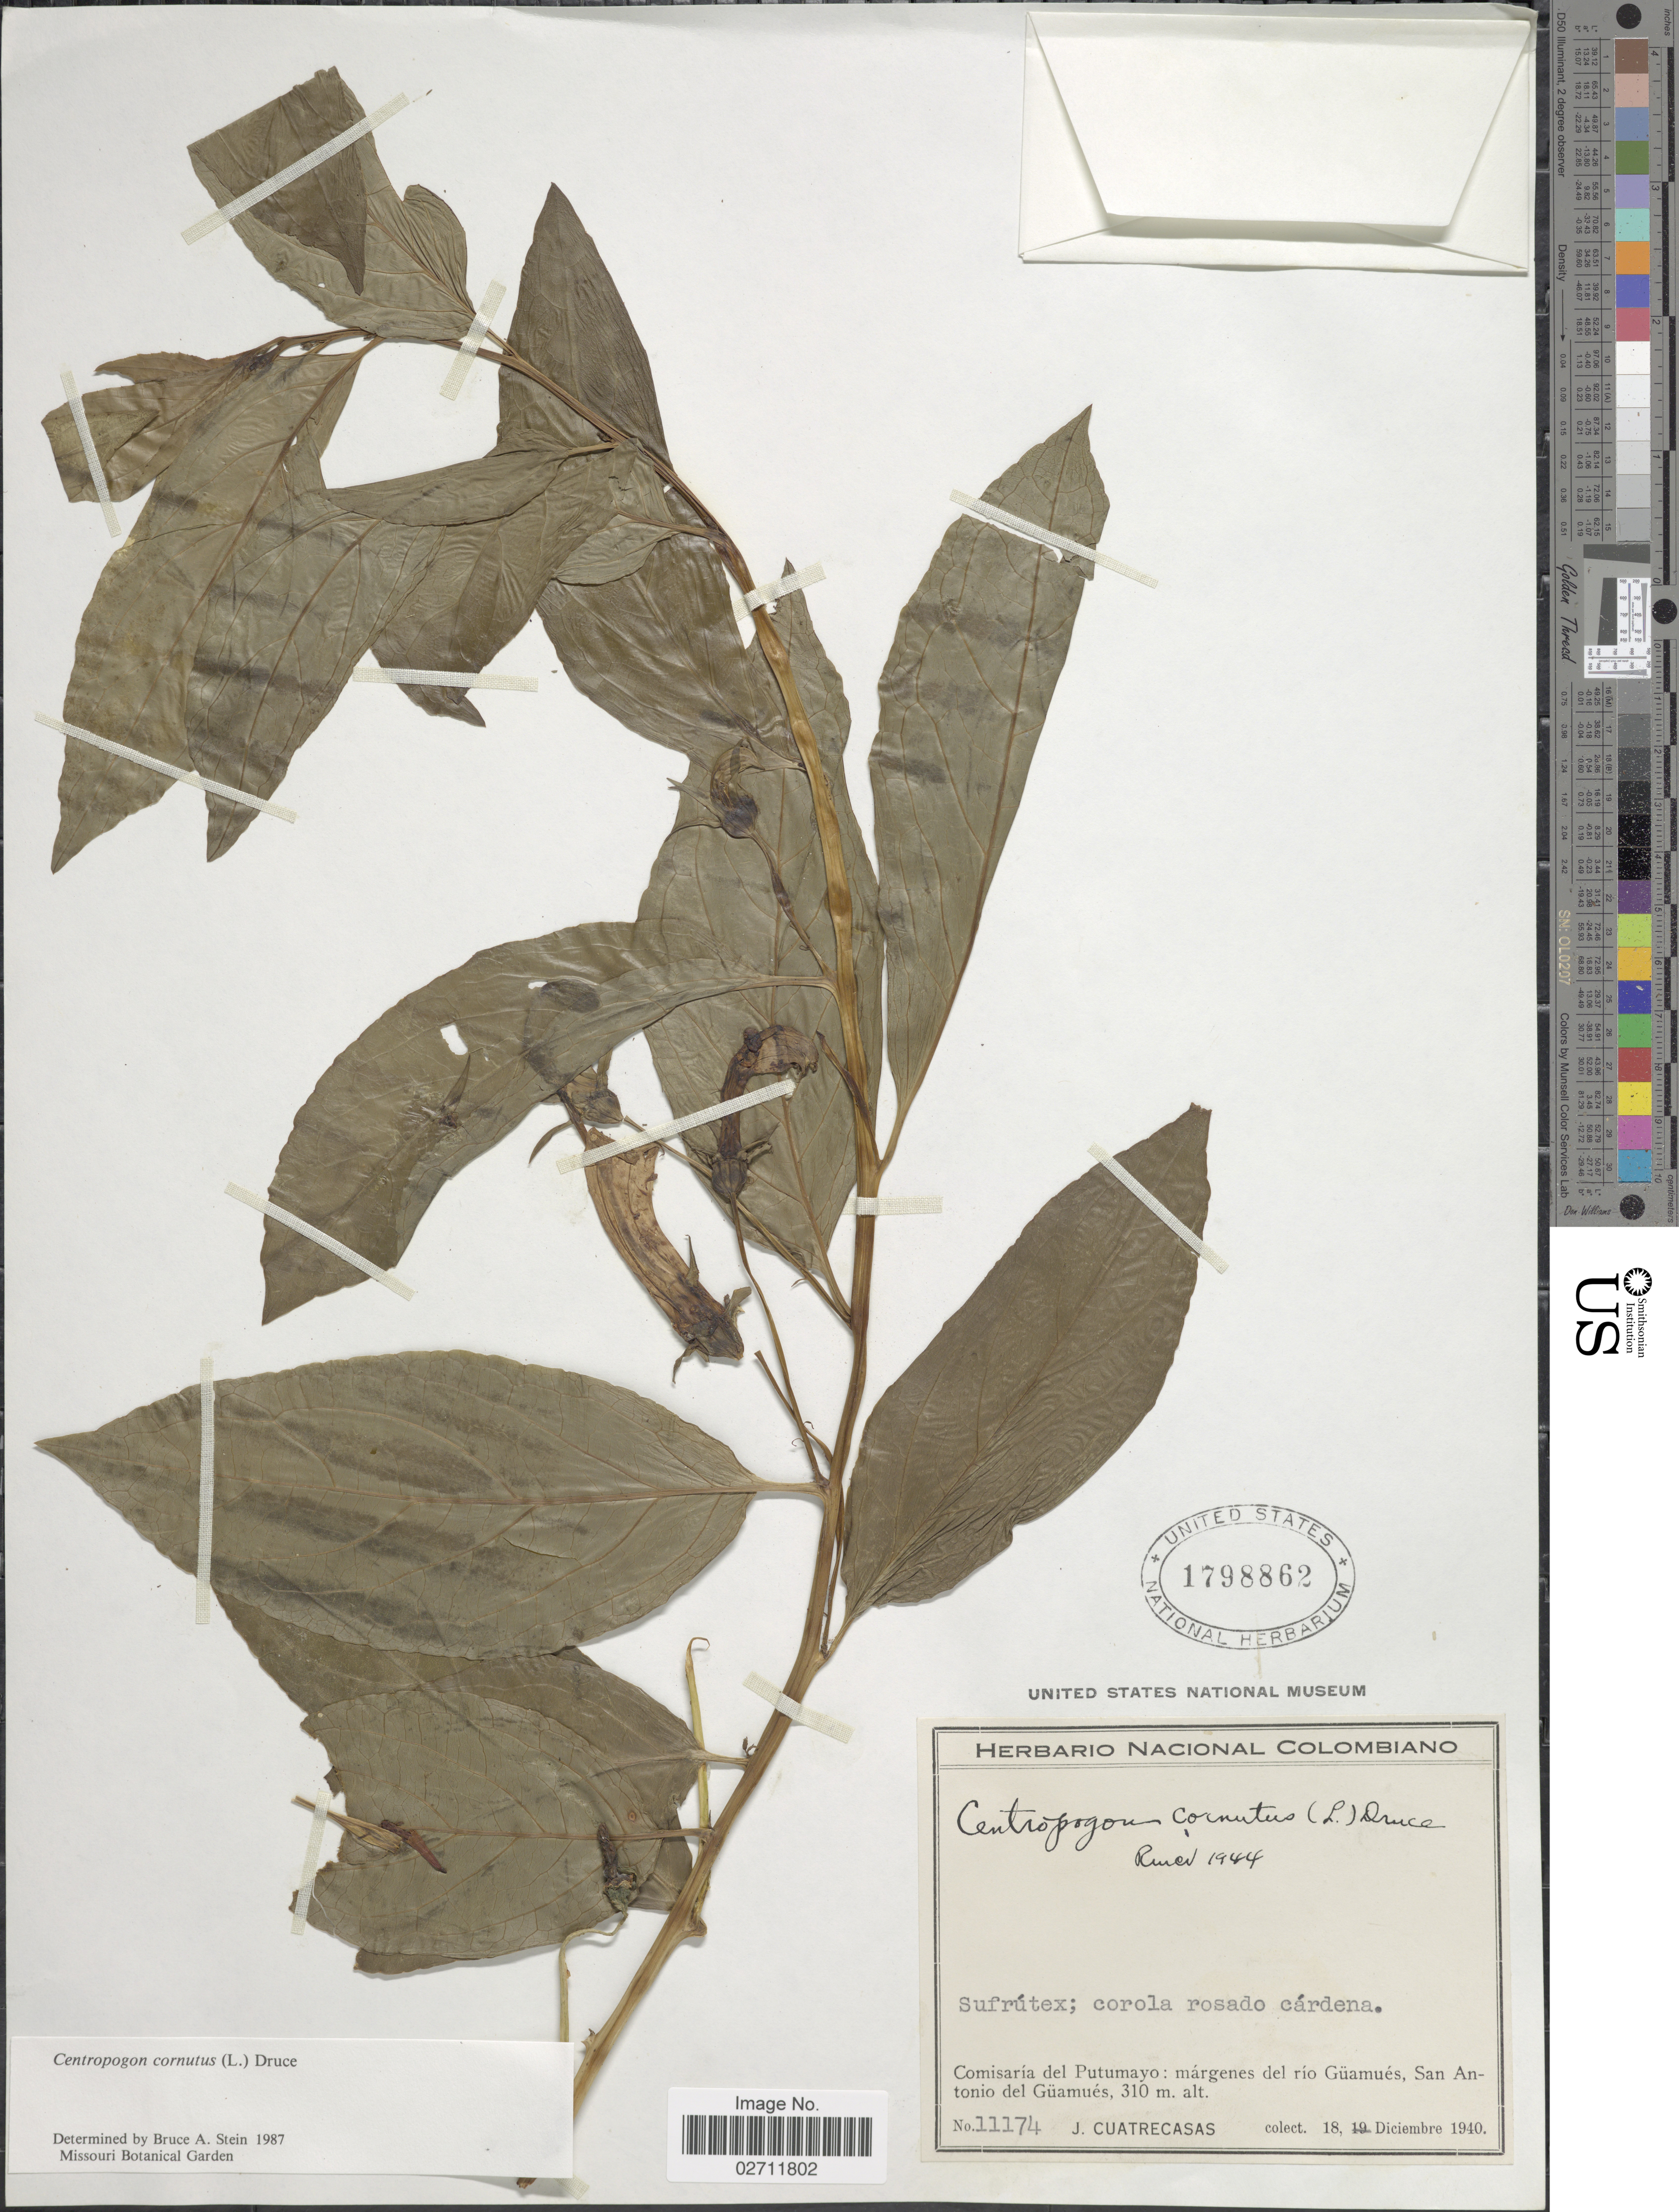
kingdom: Plantae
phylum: Tracheophyta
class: Magnoliopsida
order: Asterales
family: Campanulaceae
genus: Centropogon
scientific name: Centropogon cornutus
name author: (L.) Druce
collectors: J. Cuatrecasas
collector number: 11174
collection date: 1940-12-18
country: Colombia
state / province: Putumayo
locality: Comisaria del Putumayo: margenes del rio Guamues, San Antonio de Guamues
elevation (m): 310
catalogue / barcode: US 1798862